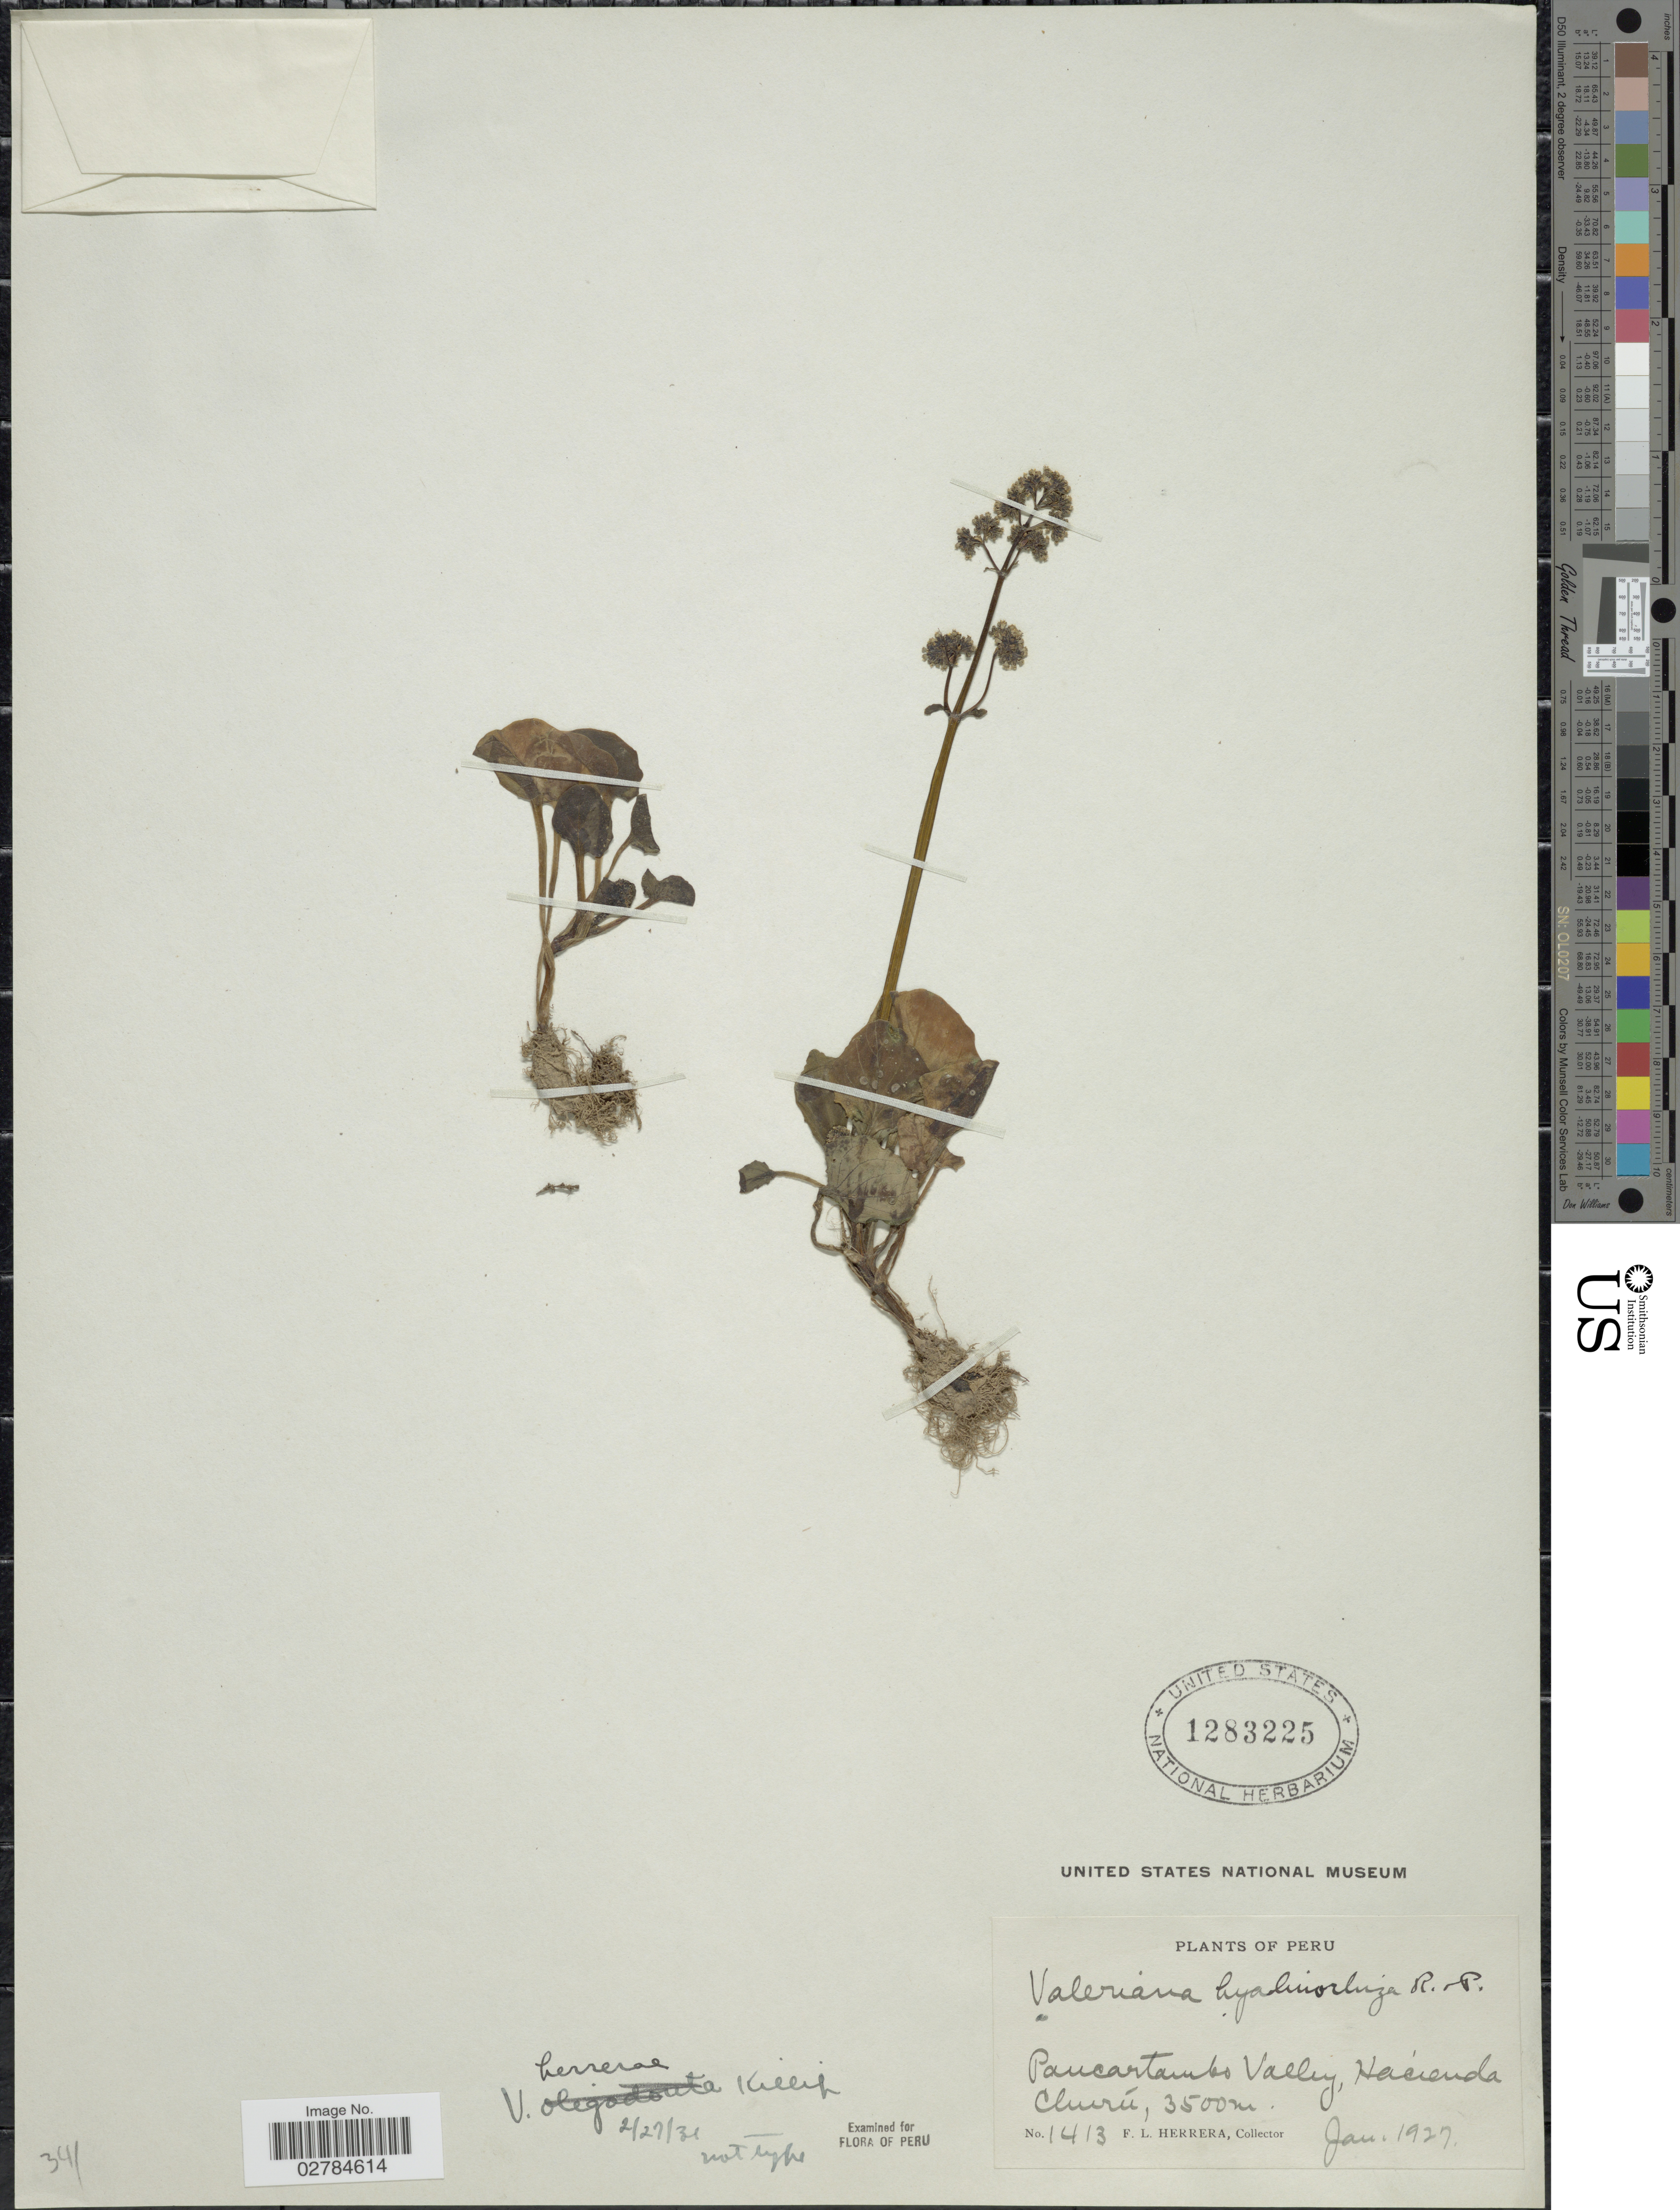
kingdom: Plantae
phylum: Tracheophyta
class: Magnoliopsida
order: Dipsacales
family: Caprifoliaceae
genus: Valeriana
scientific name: Valeriana herrerae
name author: Killip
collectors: F. L. Herrera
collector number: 1413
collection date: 1927-01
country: Peru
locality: Paucartambo Valley, Hacienda Churu.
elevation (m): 3500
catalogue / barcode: US 1283225